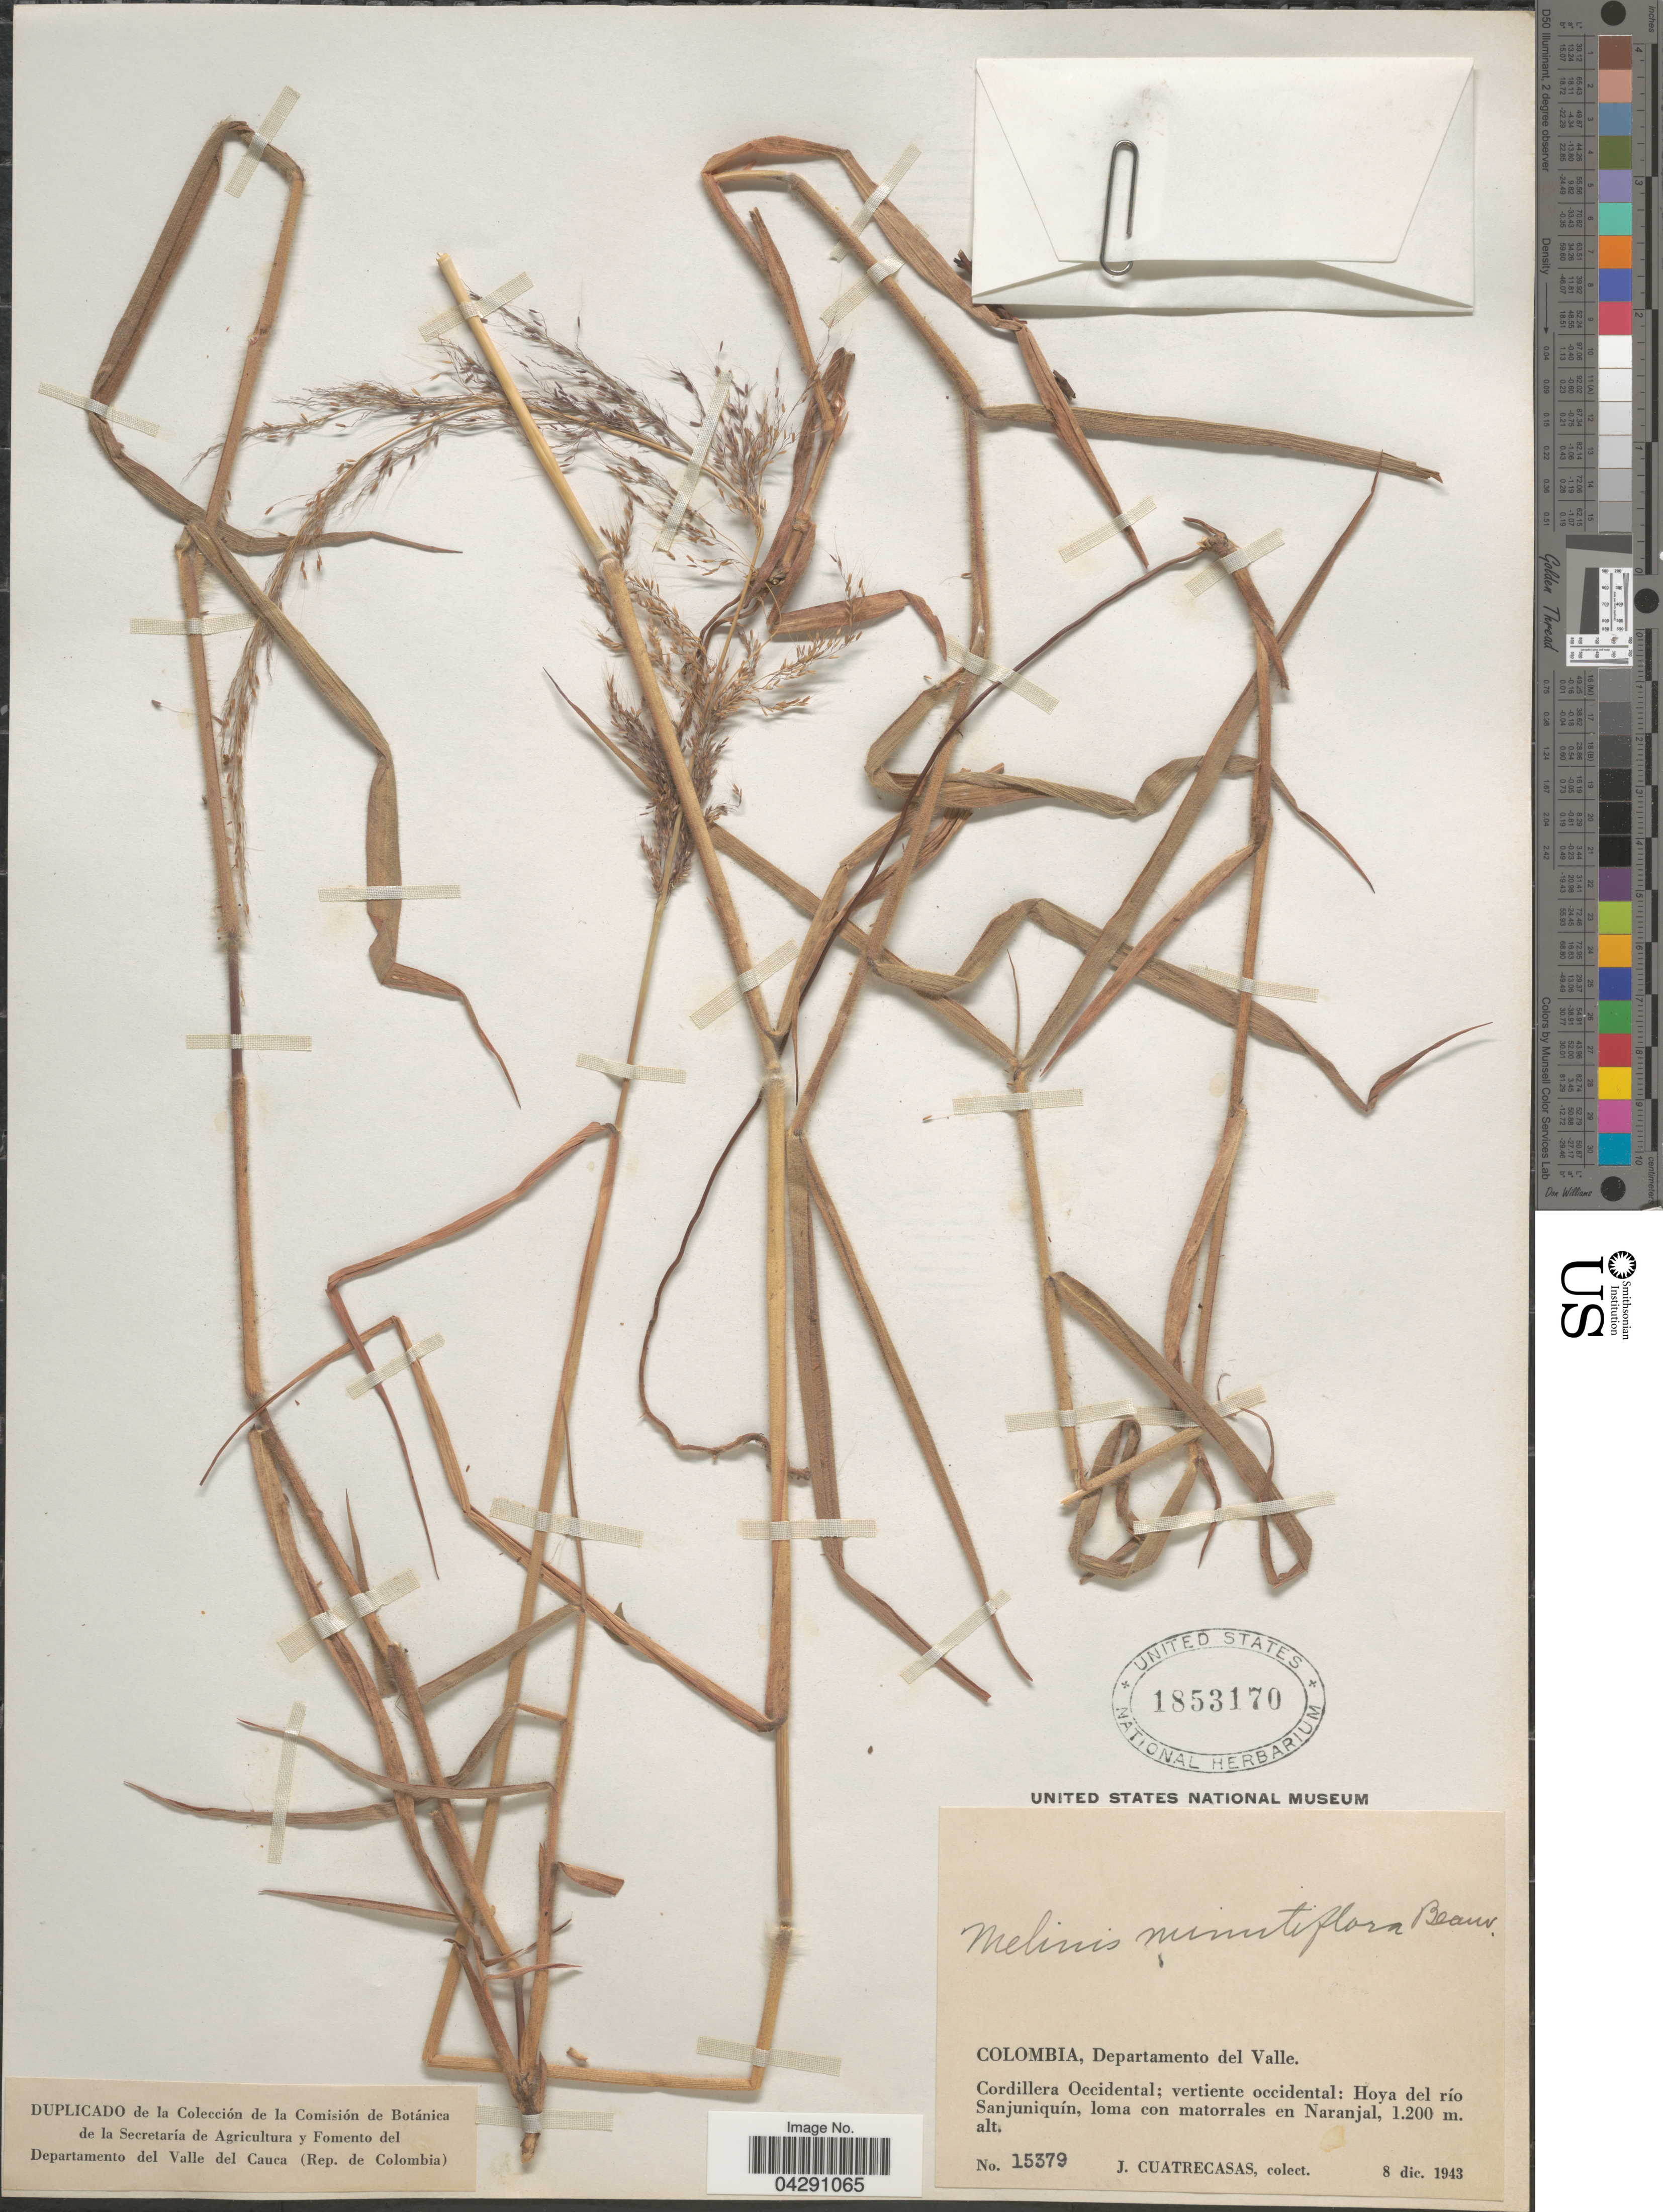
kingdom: Plantae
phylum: Tracheophyta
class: Liliopsida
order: Poales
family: Poaceae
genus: Melinis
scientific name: Melinis minutiflora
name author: P. Beauv.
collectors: J. Cuatrecasas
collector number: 15379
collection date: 1943-12-08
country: Colombia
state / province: Valle del Cauca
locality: Departamento del Valle. Cordillera Occidental; vertiente occidental: Hoya del río Sanjuniquín, loma con matorrales en Naranjal.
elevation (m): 1200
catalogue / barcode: US 1853170